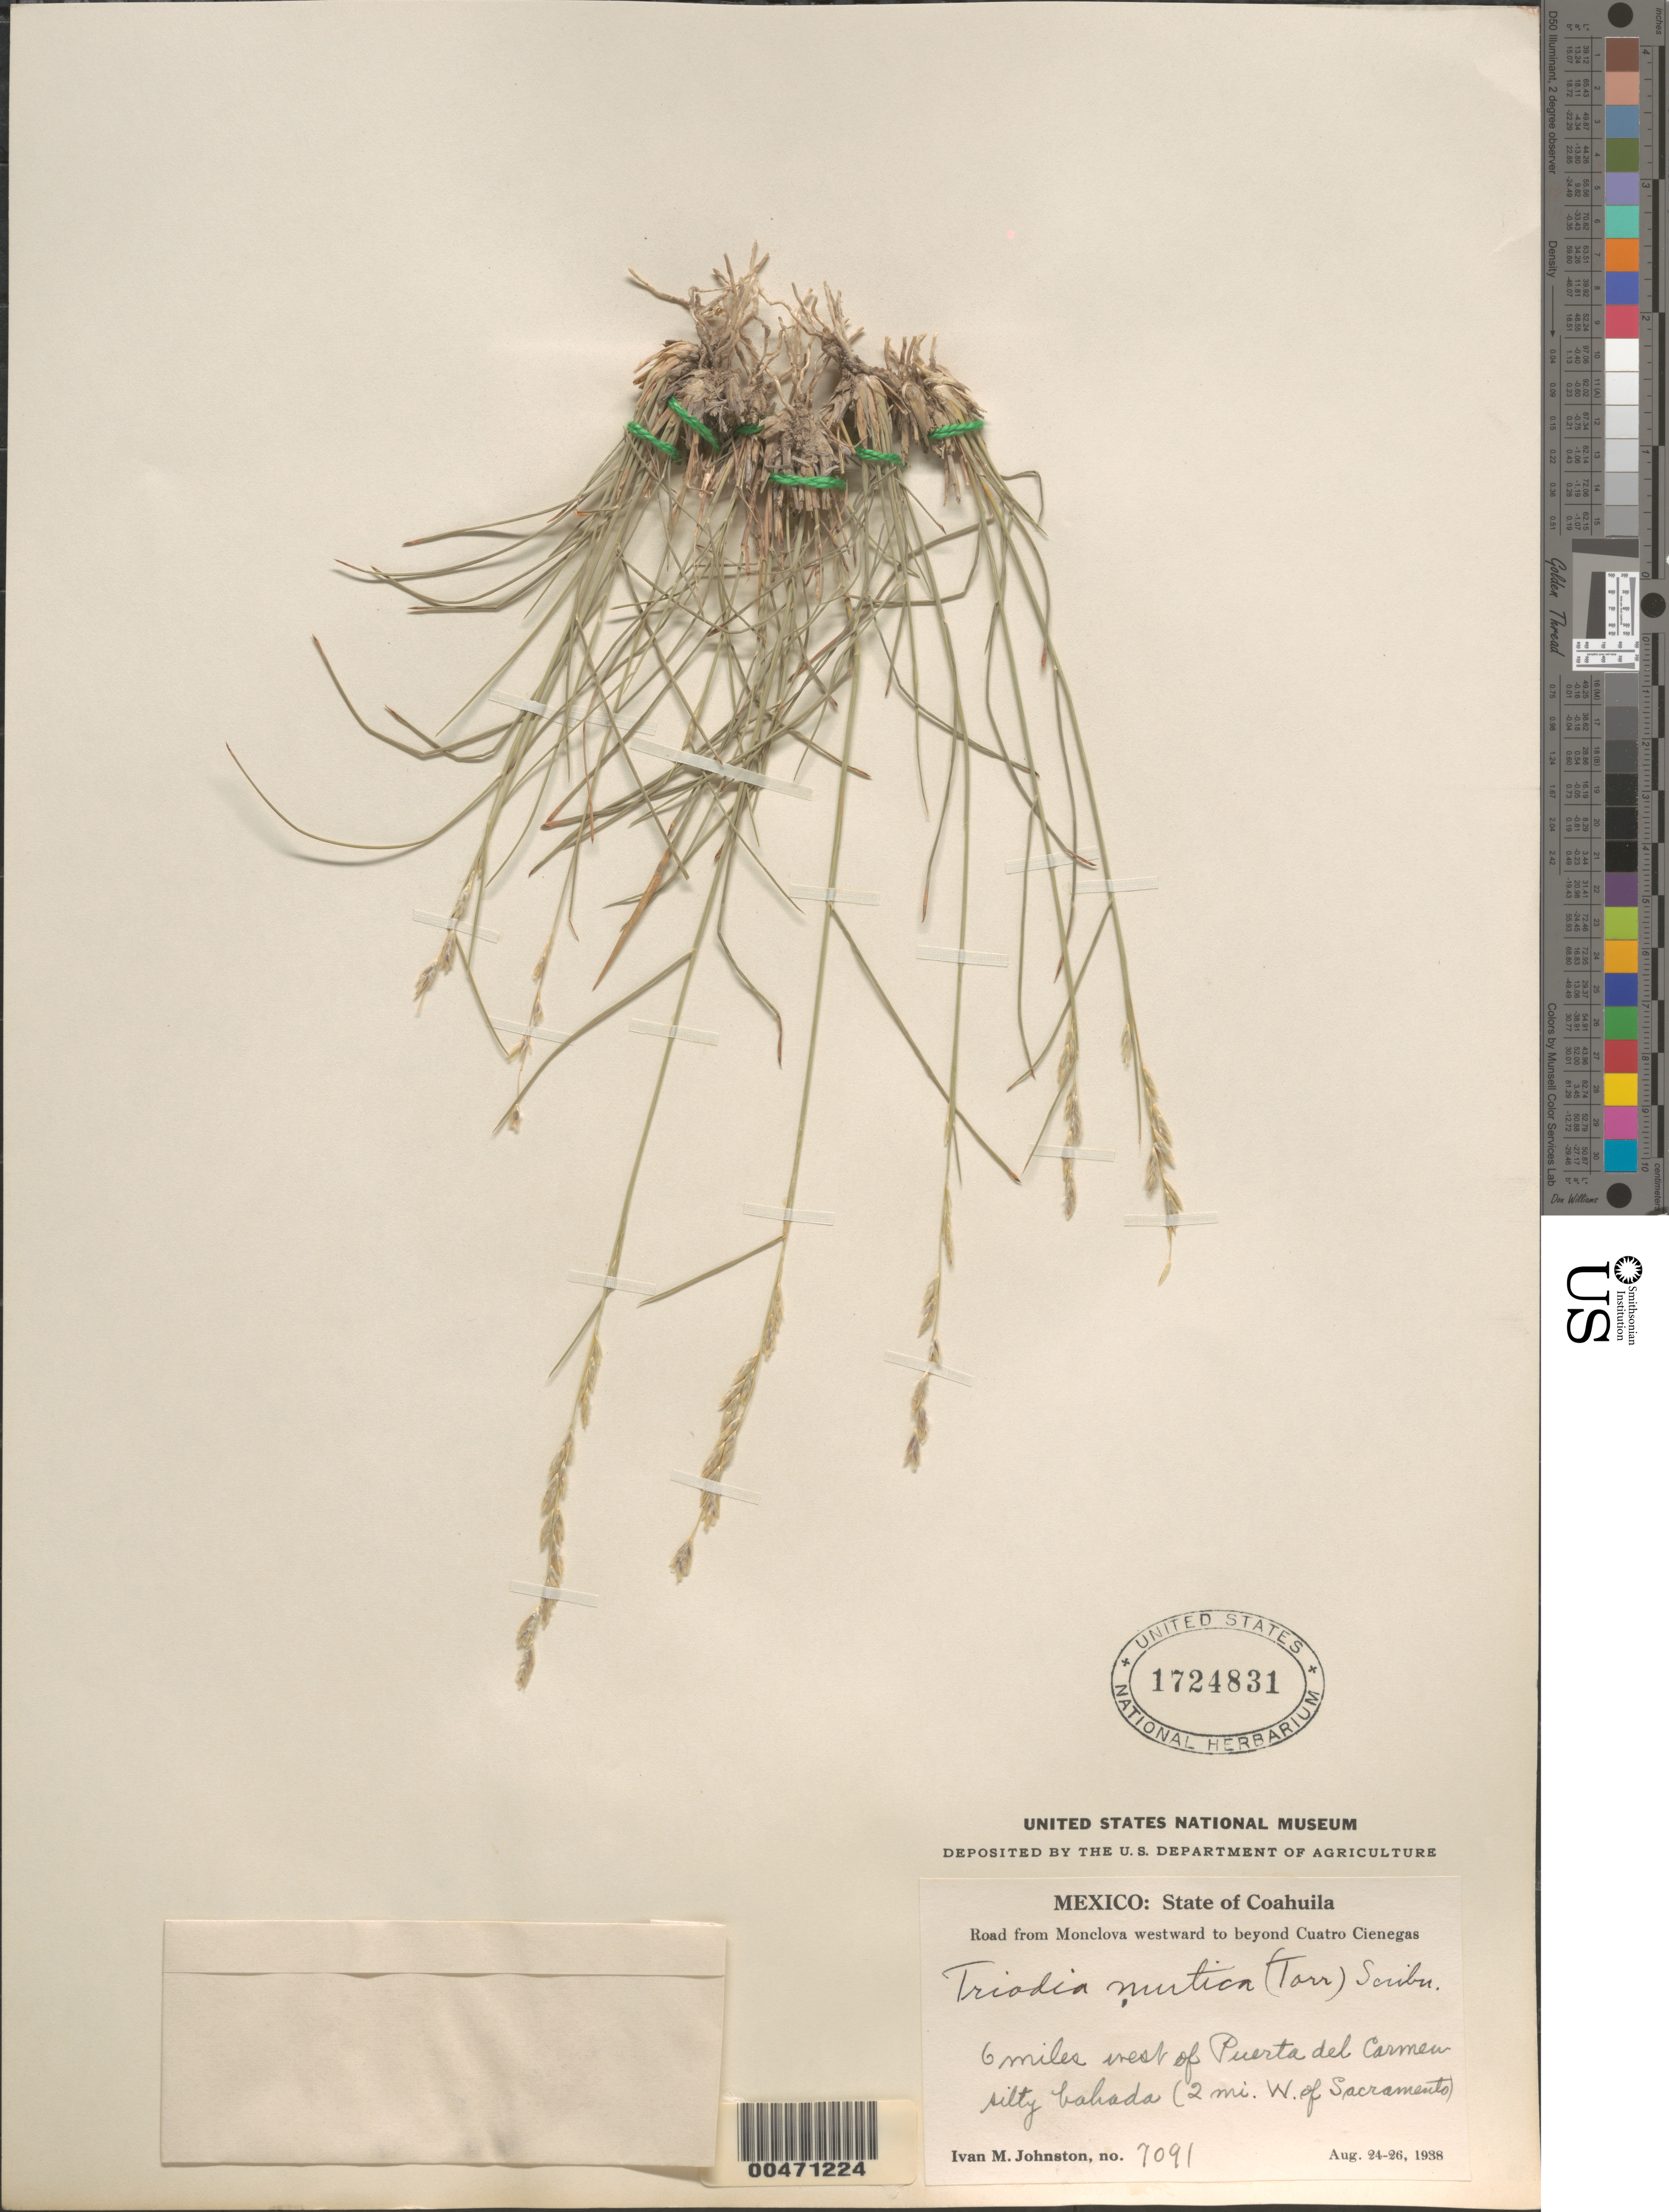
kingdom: Plantae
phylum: Tracheophyta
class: Liliopsida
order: Poales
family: Poaceae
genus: Tridens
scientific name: Tridens muticus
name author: (Torr.) Nash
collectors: I.M. Johnston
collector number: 7091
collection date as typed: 24 Aug 1938 to 26 Aug 1938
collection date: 1938-08-24/1938-08-26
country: Mexico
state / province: Coahuila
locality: Rd from Monclova W to beyond Cuatro Ciénegas, 6 mi W of Puerta del Camen, 2 mi W of Sacramento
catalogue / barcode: US 1724831